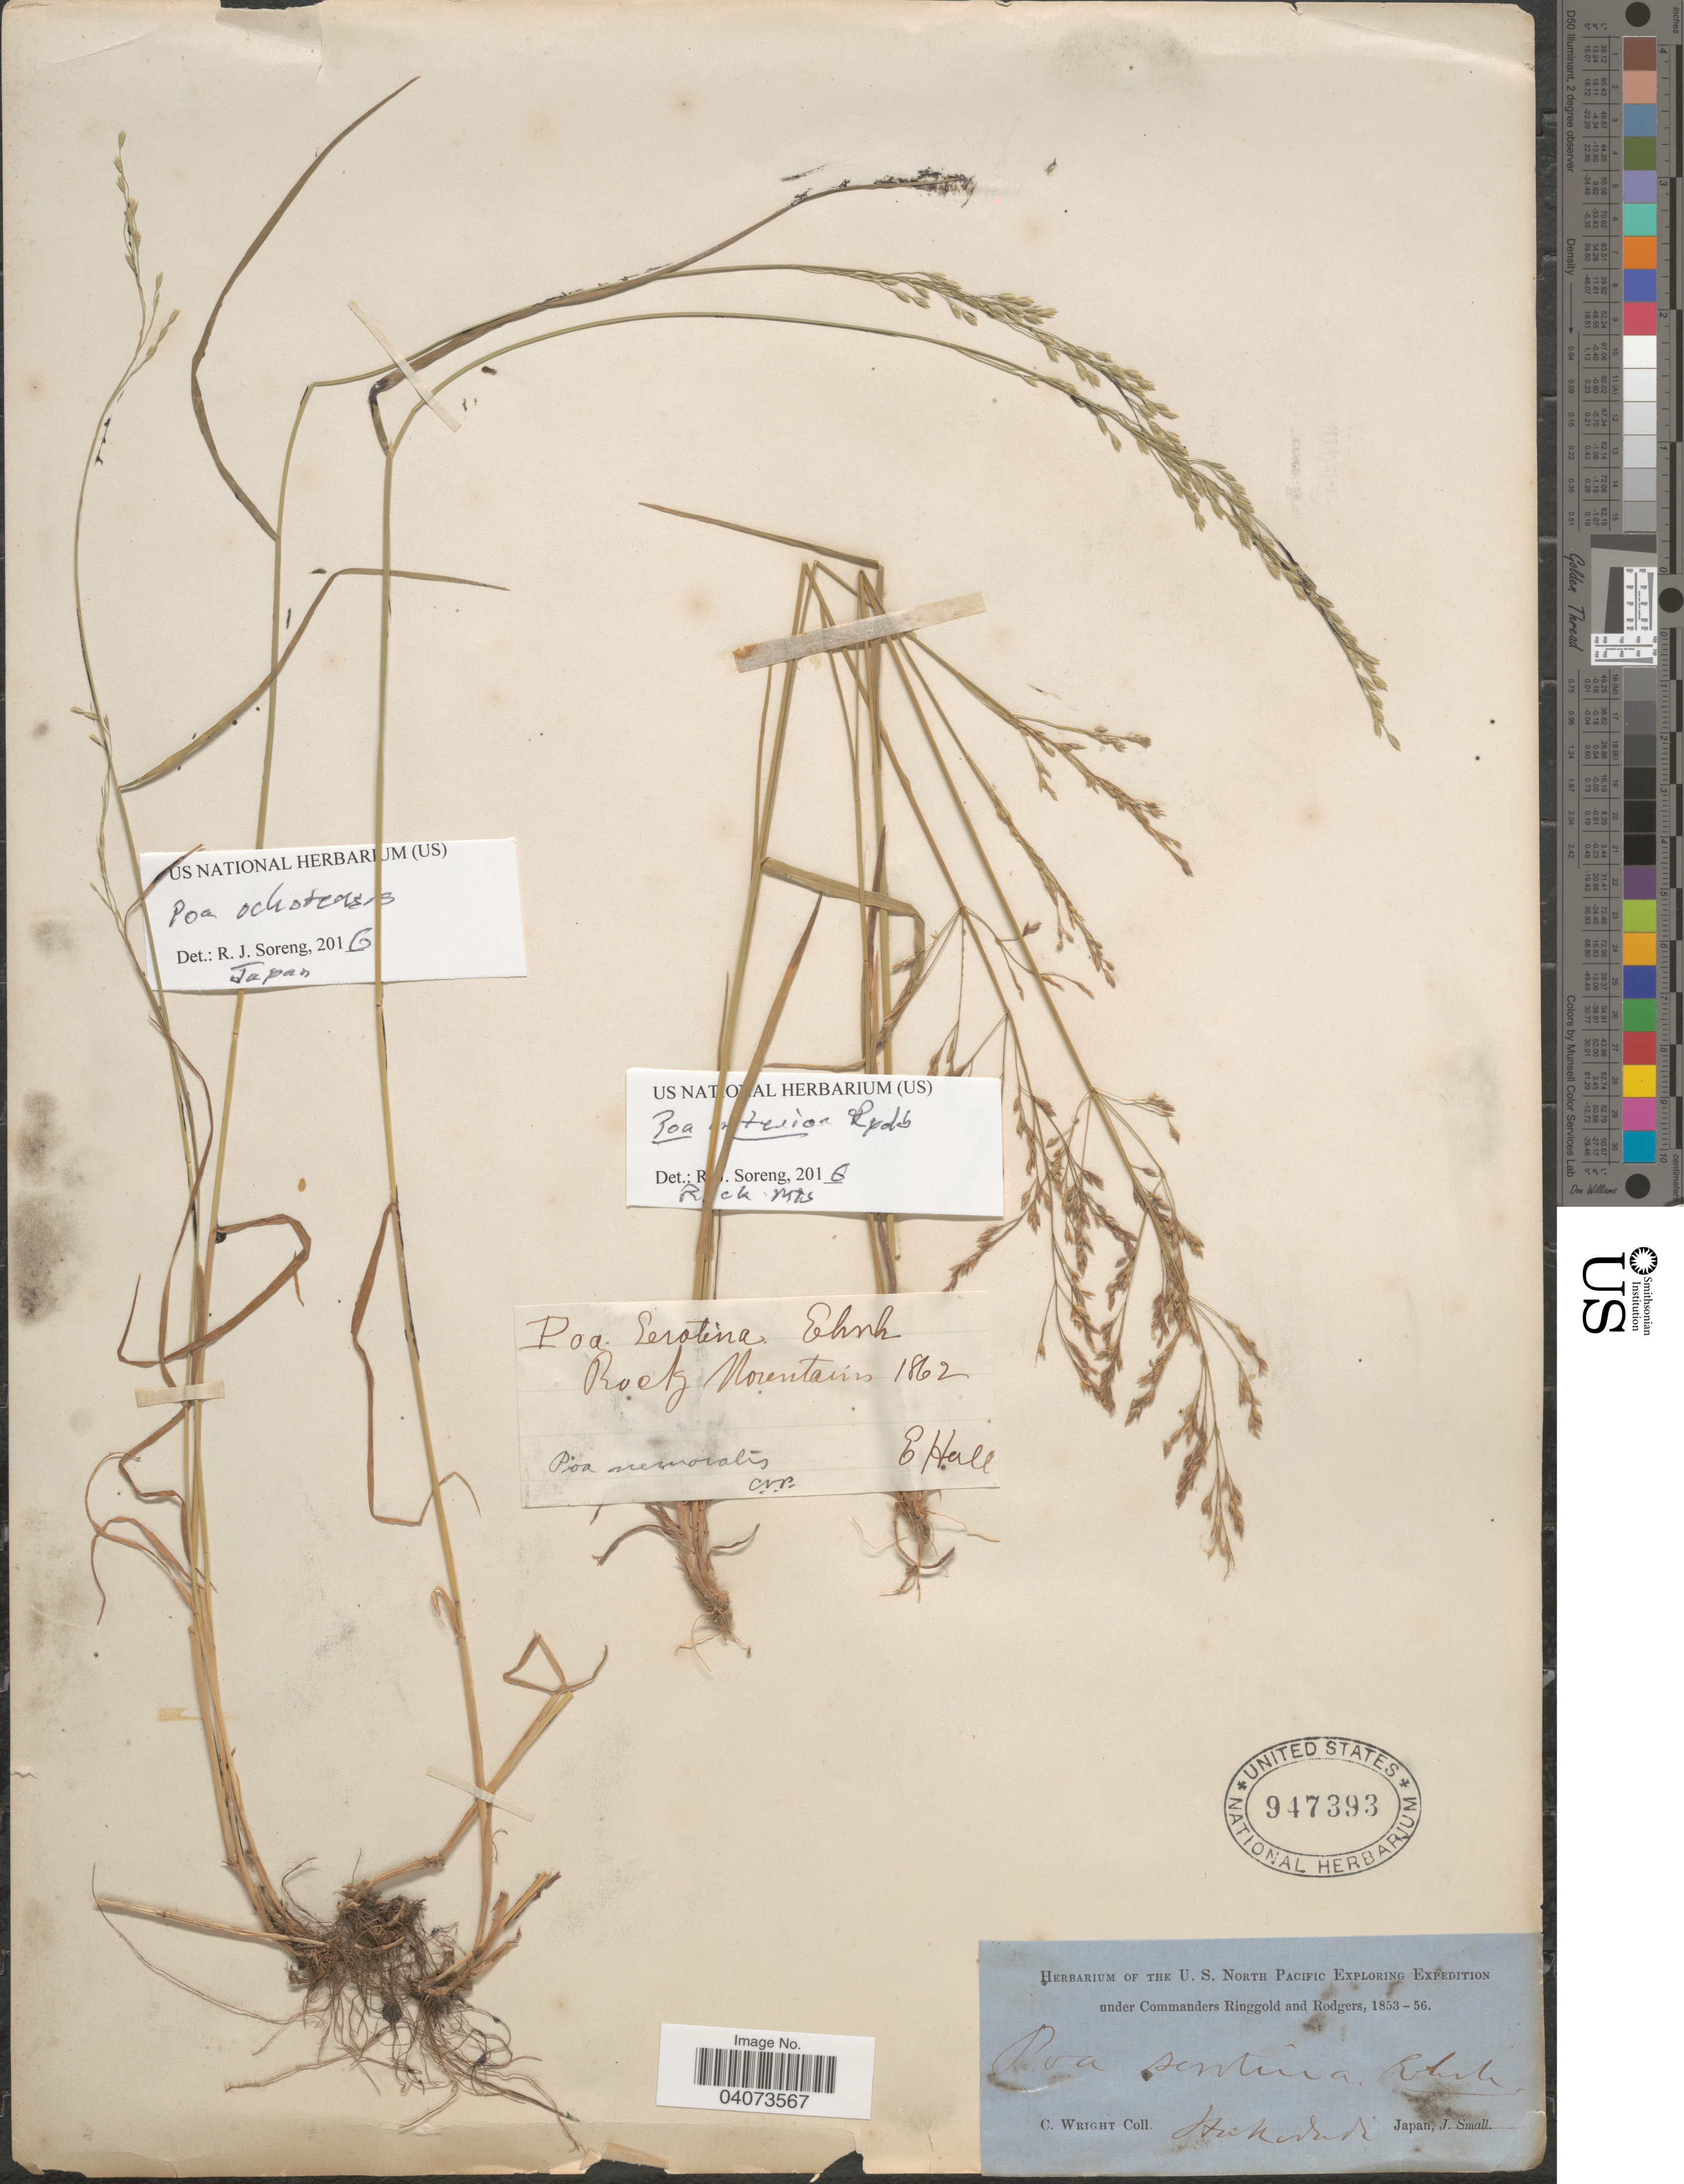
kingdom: Plantae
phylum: Tracheophyta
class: Liliopsida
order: Poales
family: Poaceae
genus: Poa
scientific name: Poa ochotensis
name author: Trin.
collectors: C. Wright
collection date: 1853/1856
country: Japan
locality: Herbarium of the U.S. North Pacific Exploring Expedition under Commanders Ringgold and Rodgers, 1853-56. Hakodadi.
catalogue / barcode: US 947393